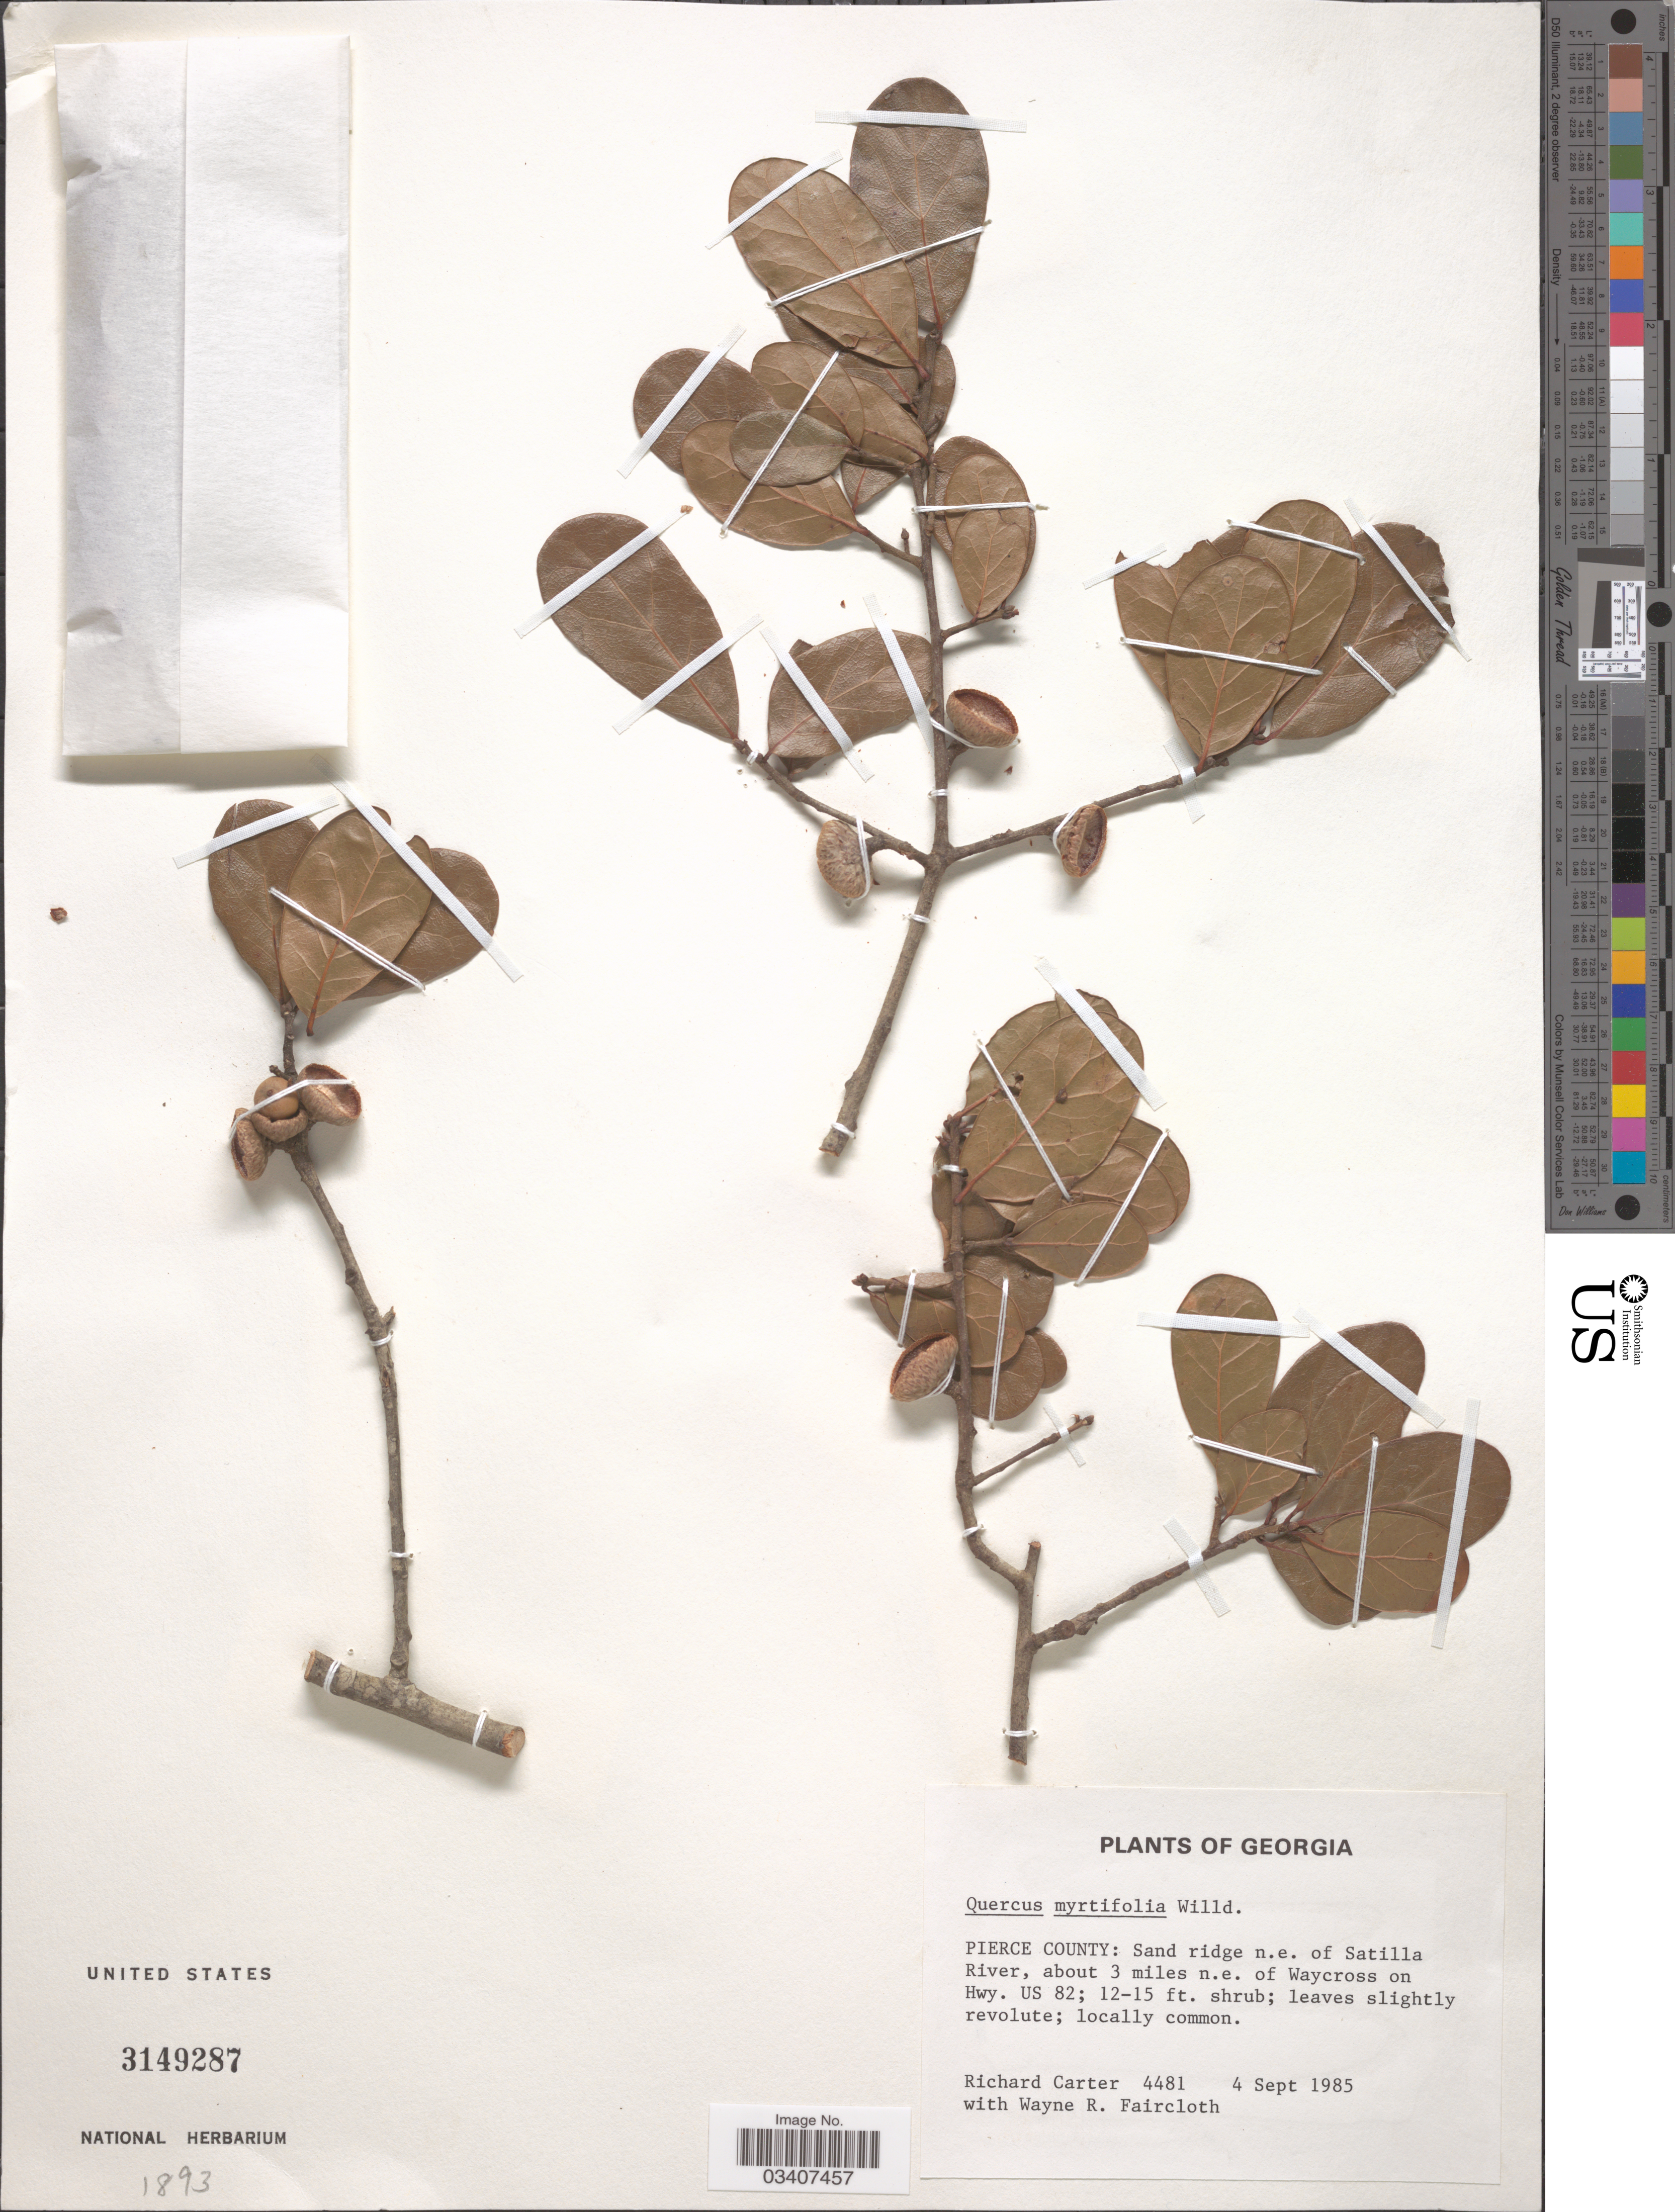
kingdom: Plantae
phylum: Tracheophyta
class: Magnoliopsida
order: Fagales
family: Fagaceae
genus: Quercus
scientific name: Quercus myrtifolia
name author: Willd.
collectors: R. Carter & W. Faircloth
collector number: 4481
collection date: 1985-09-04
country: United States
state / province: Georgia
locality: Pierce County: Sand ridge n.e. of Satilla River, about 3 miles n.e. of Waycross on Hwy. US 82.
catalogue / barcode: US 3149287